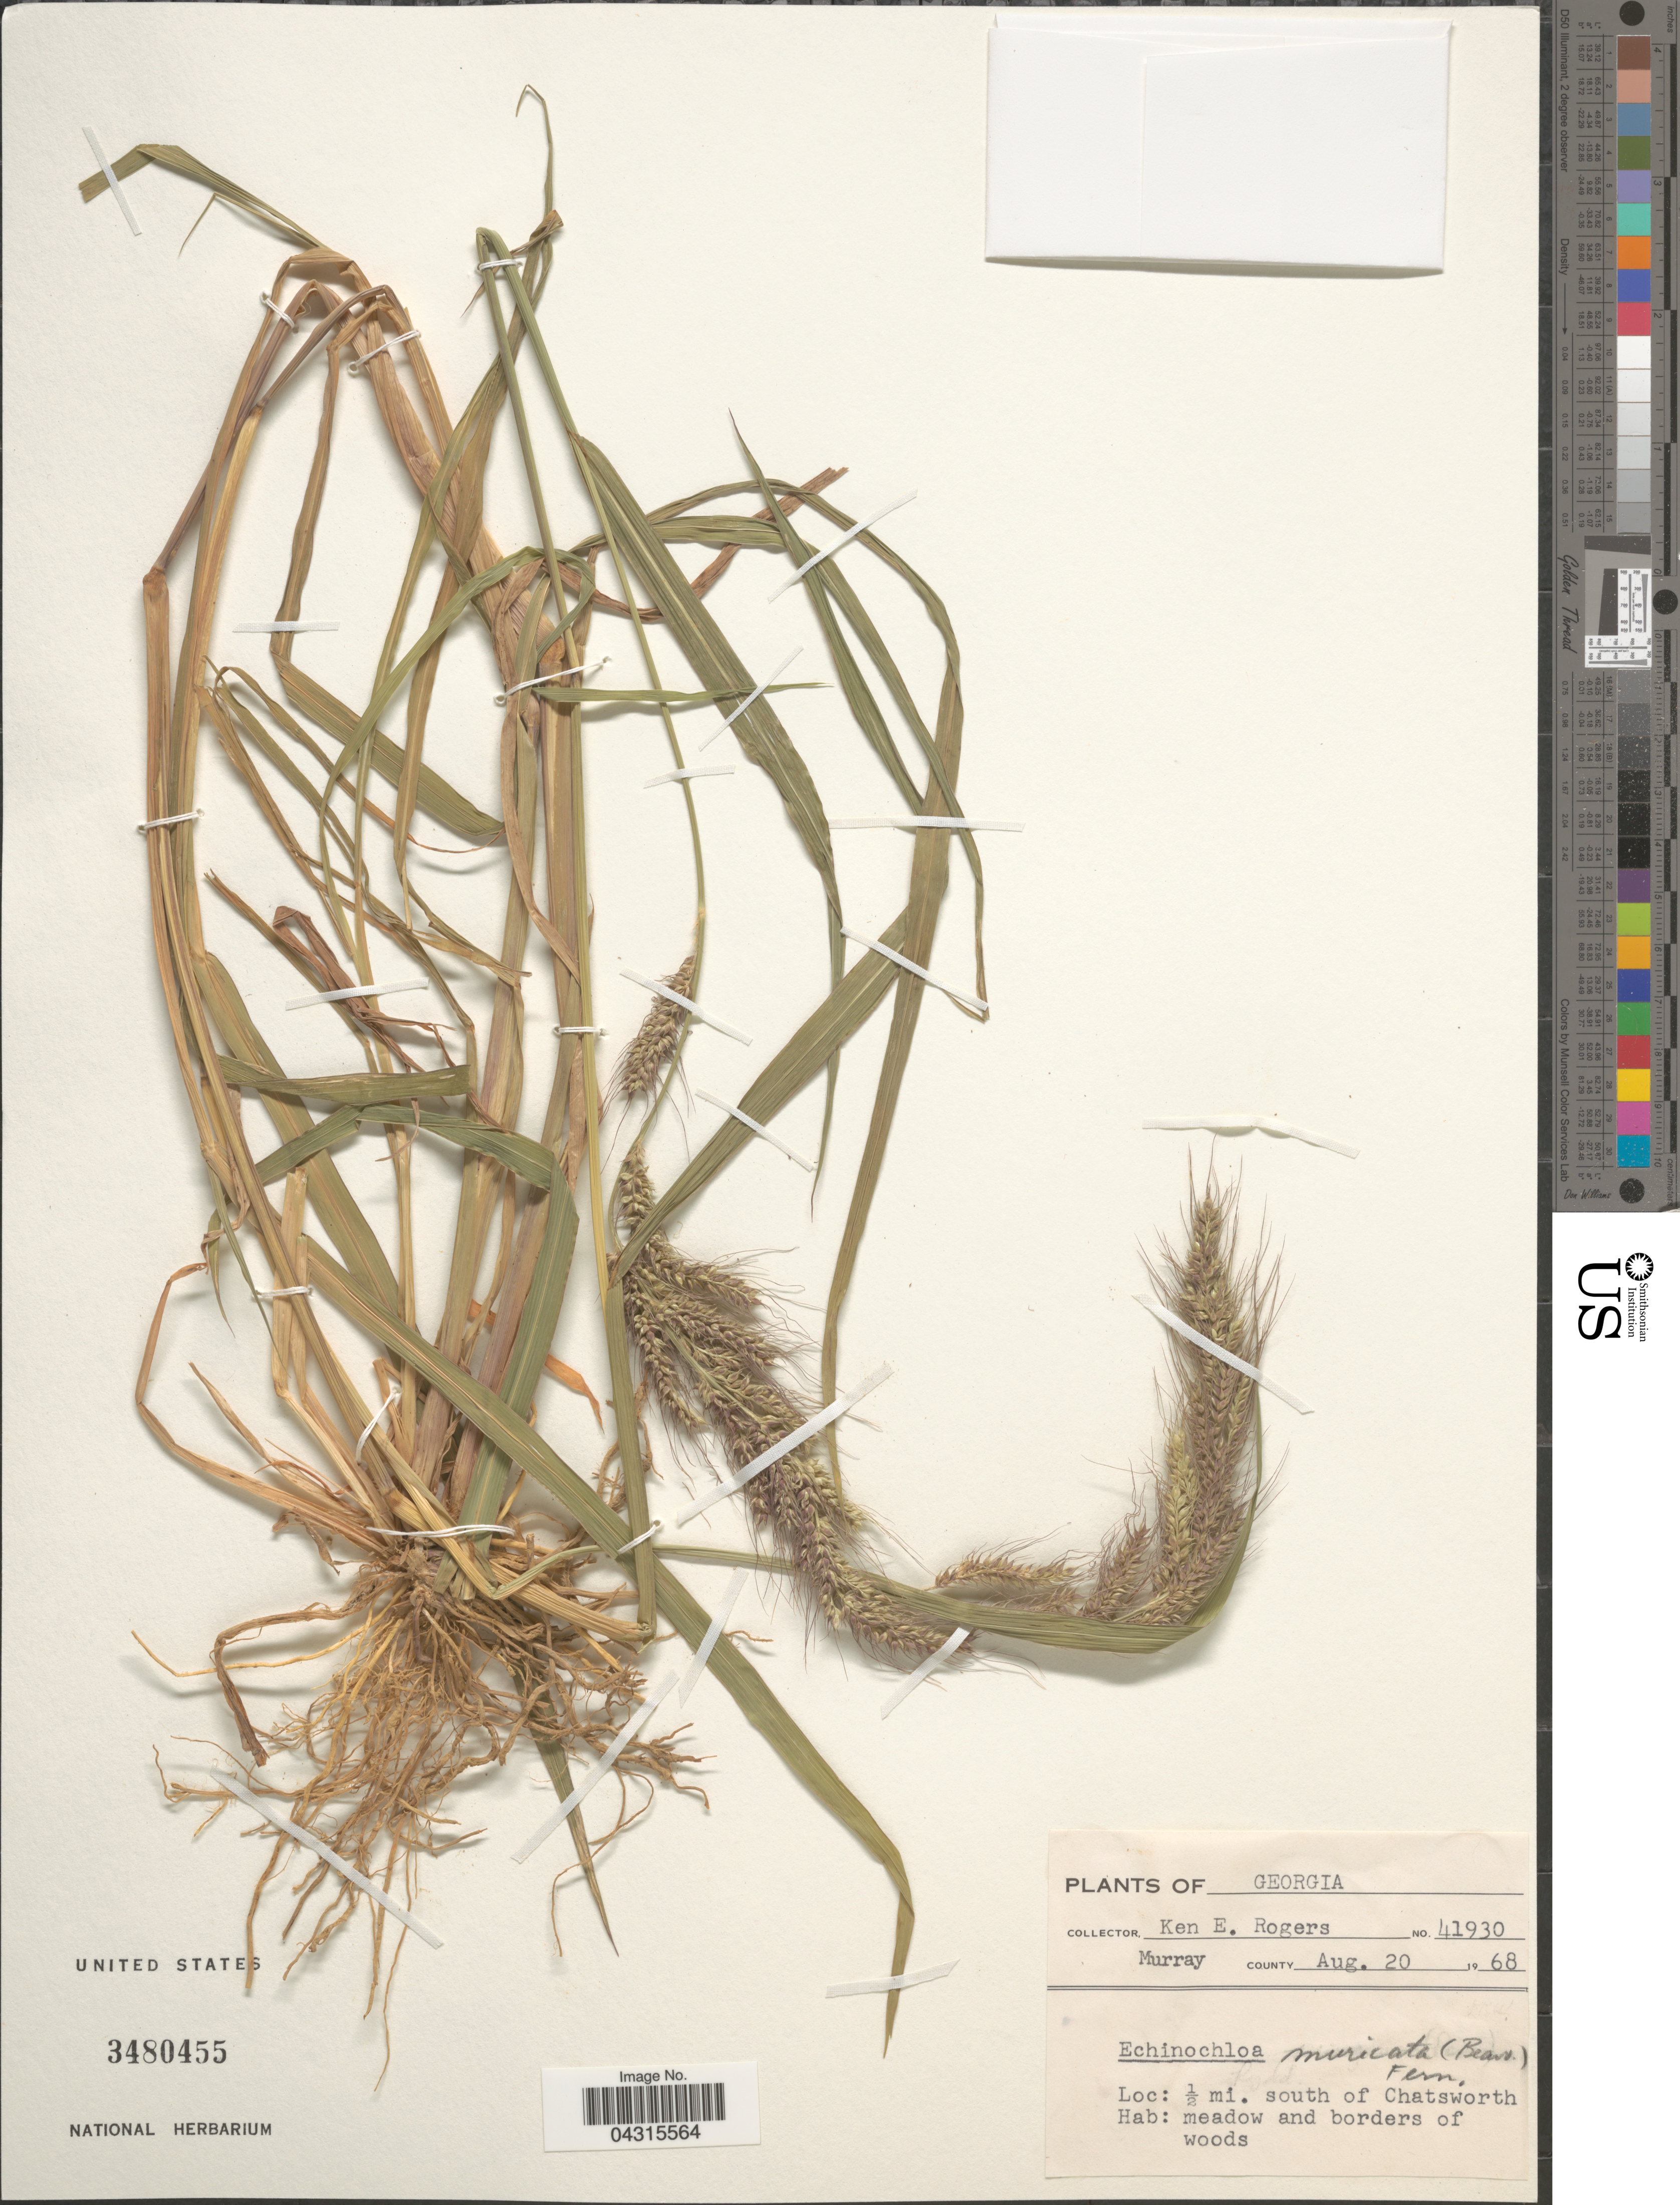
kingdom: Plantae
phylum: Tracheophyta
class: Liliopsida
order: Poales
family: Poaceae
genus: Echinochloa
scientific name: Echinochloa muricata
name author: (P. Beauv.) Fernald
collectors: K. Rogers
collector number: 41930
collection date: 1968-08-20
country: United States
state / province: Georgia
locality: Murray County. 1/2 mi. south of Chatsworth. Meadow and borders of woods.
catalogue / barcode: US 3480455